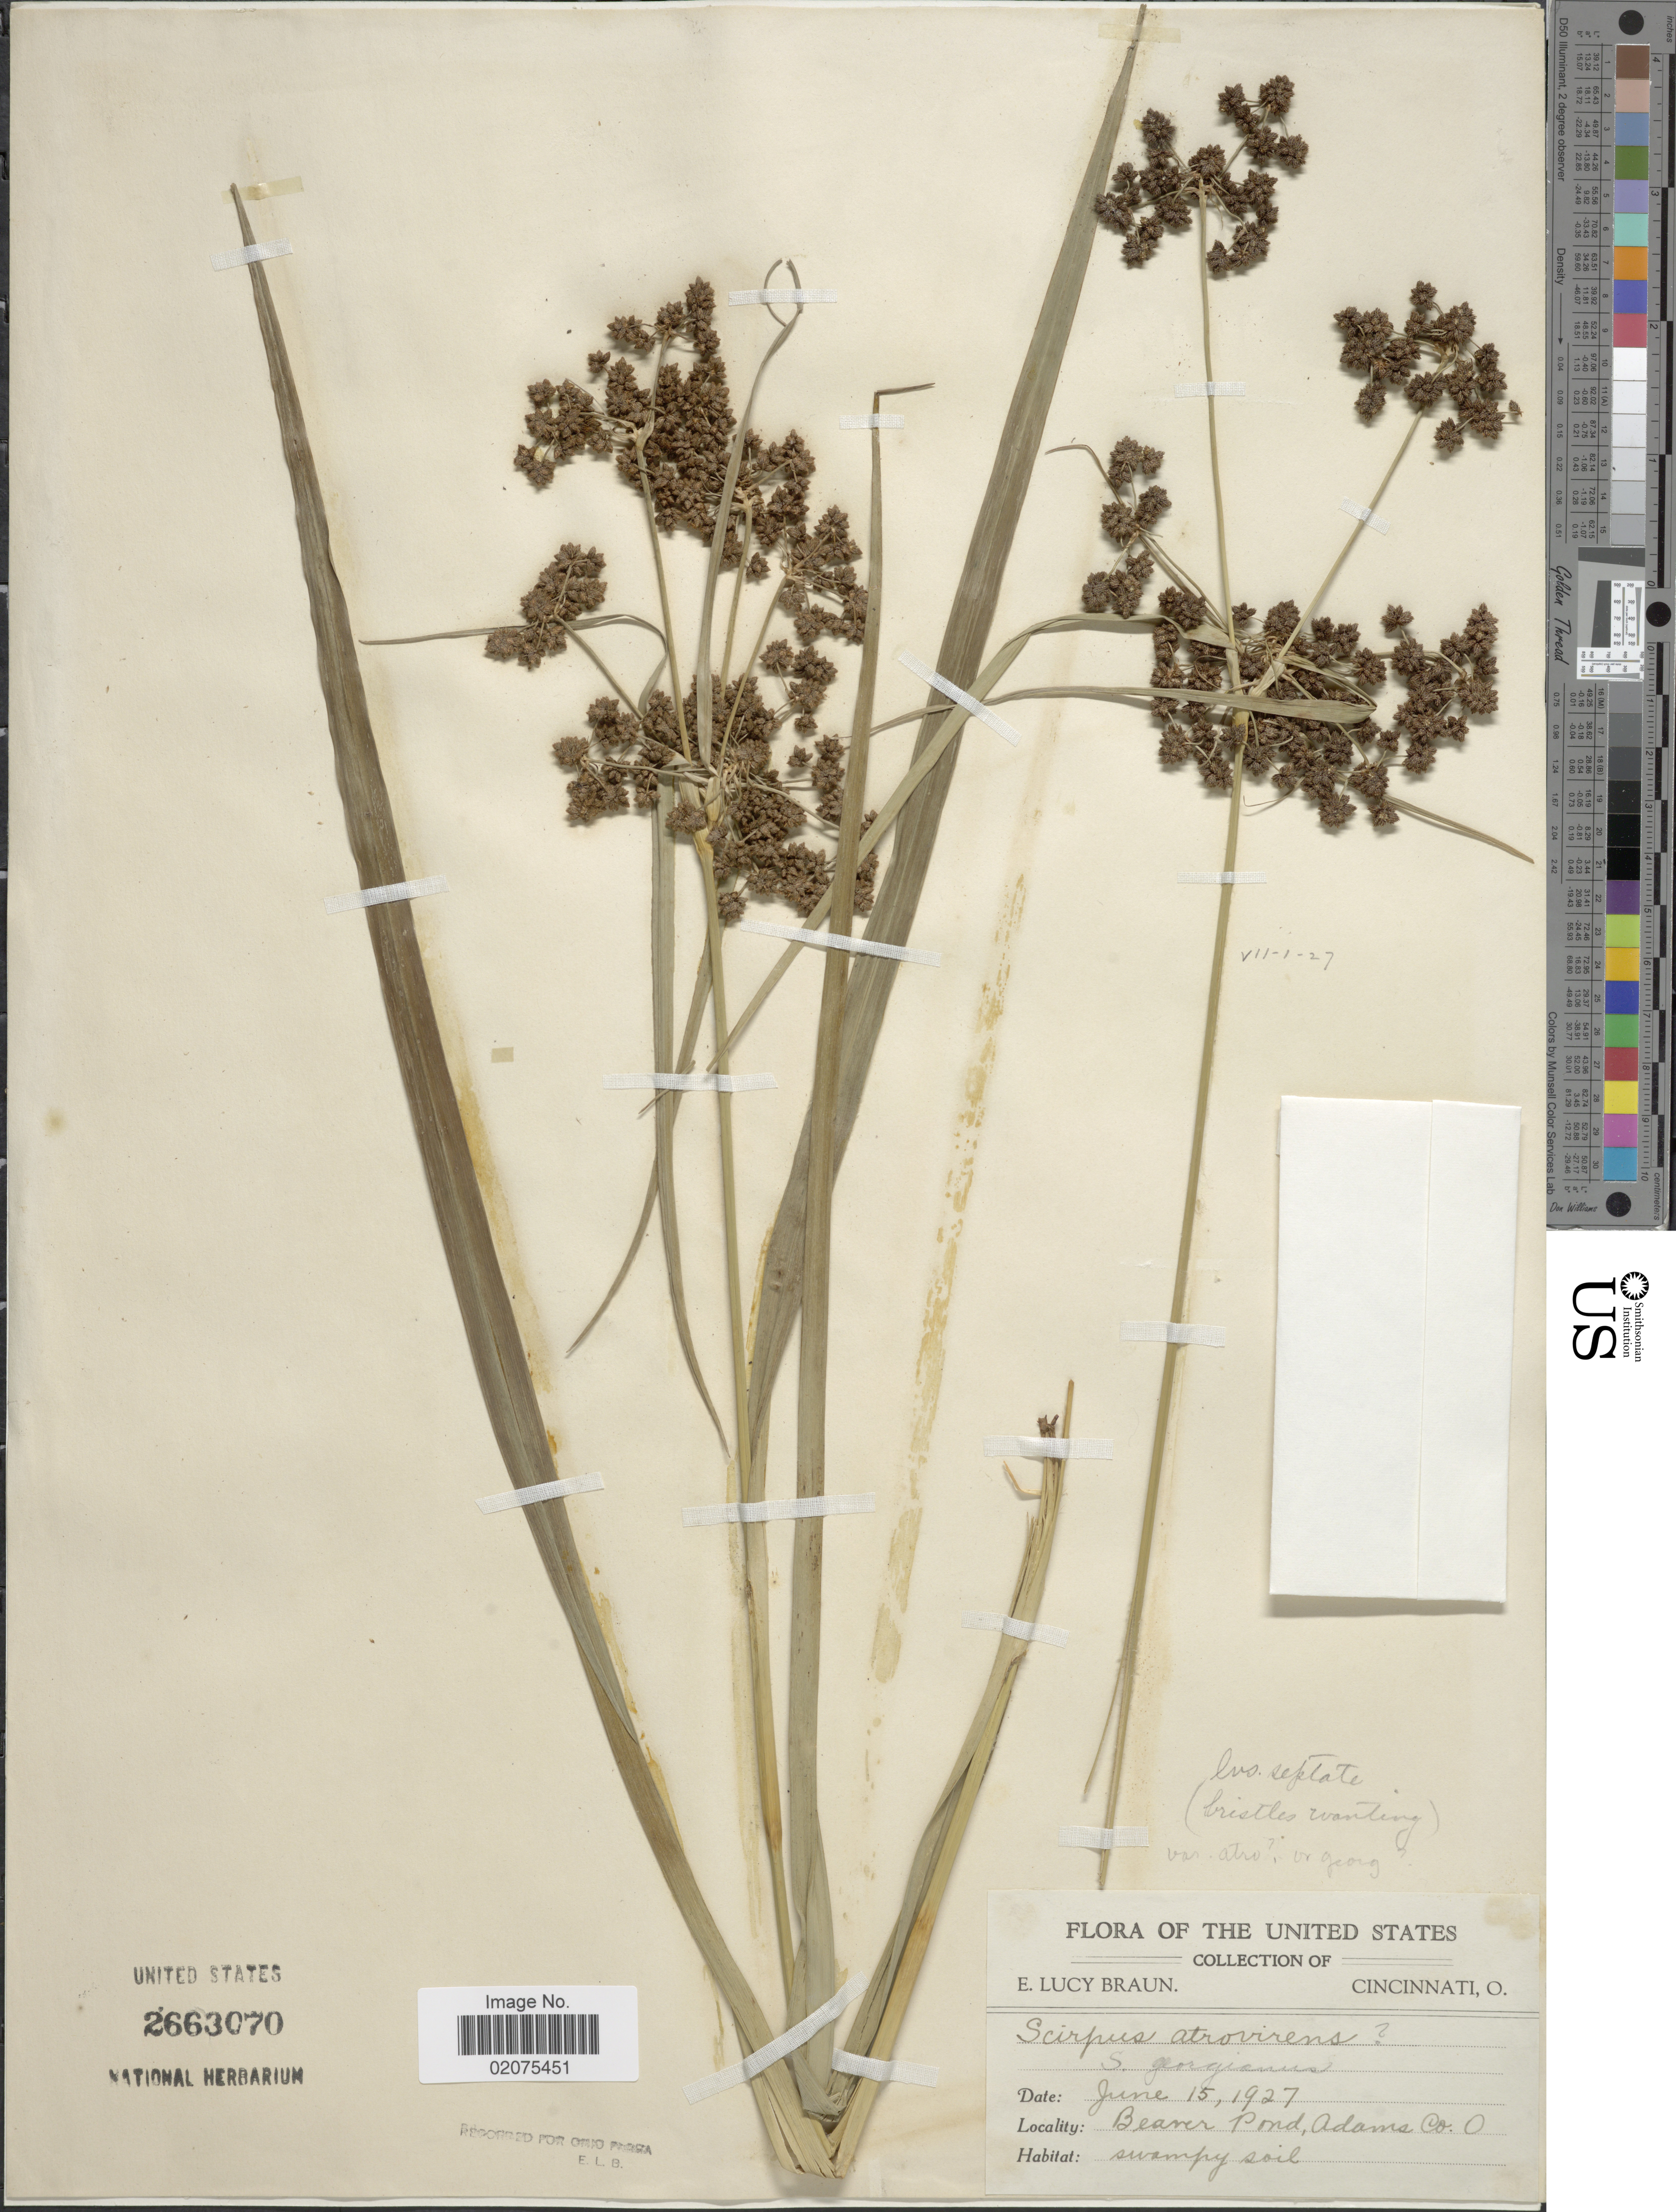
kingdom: Plantae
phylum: Tracheophyta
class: Liliopsida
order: Poales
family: Cyperaceae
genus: Scirpus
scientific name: Scirpus georgianus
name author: R.M. Harper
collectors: E. L. Braun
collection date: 1927-06-15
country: United States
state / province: Ohio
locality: Beaver Pond, Adams Co., O.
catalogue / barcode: US 2663070